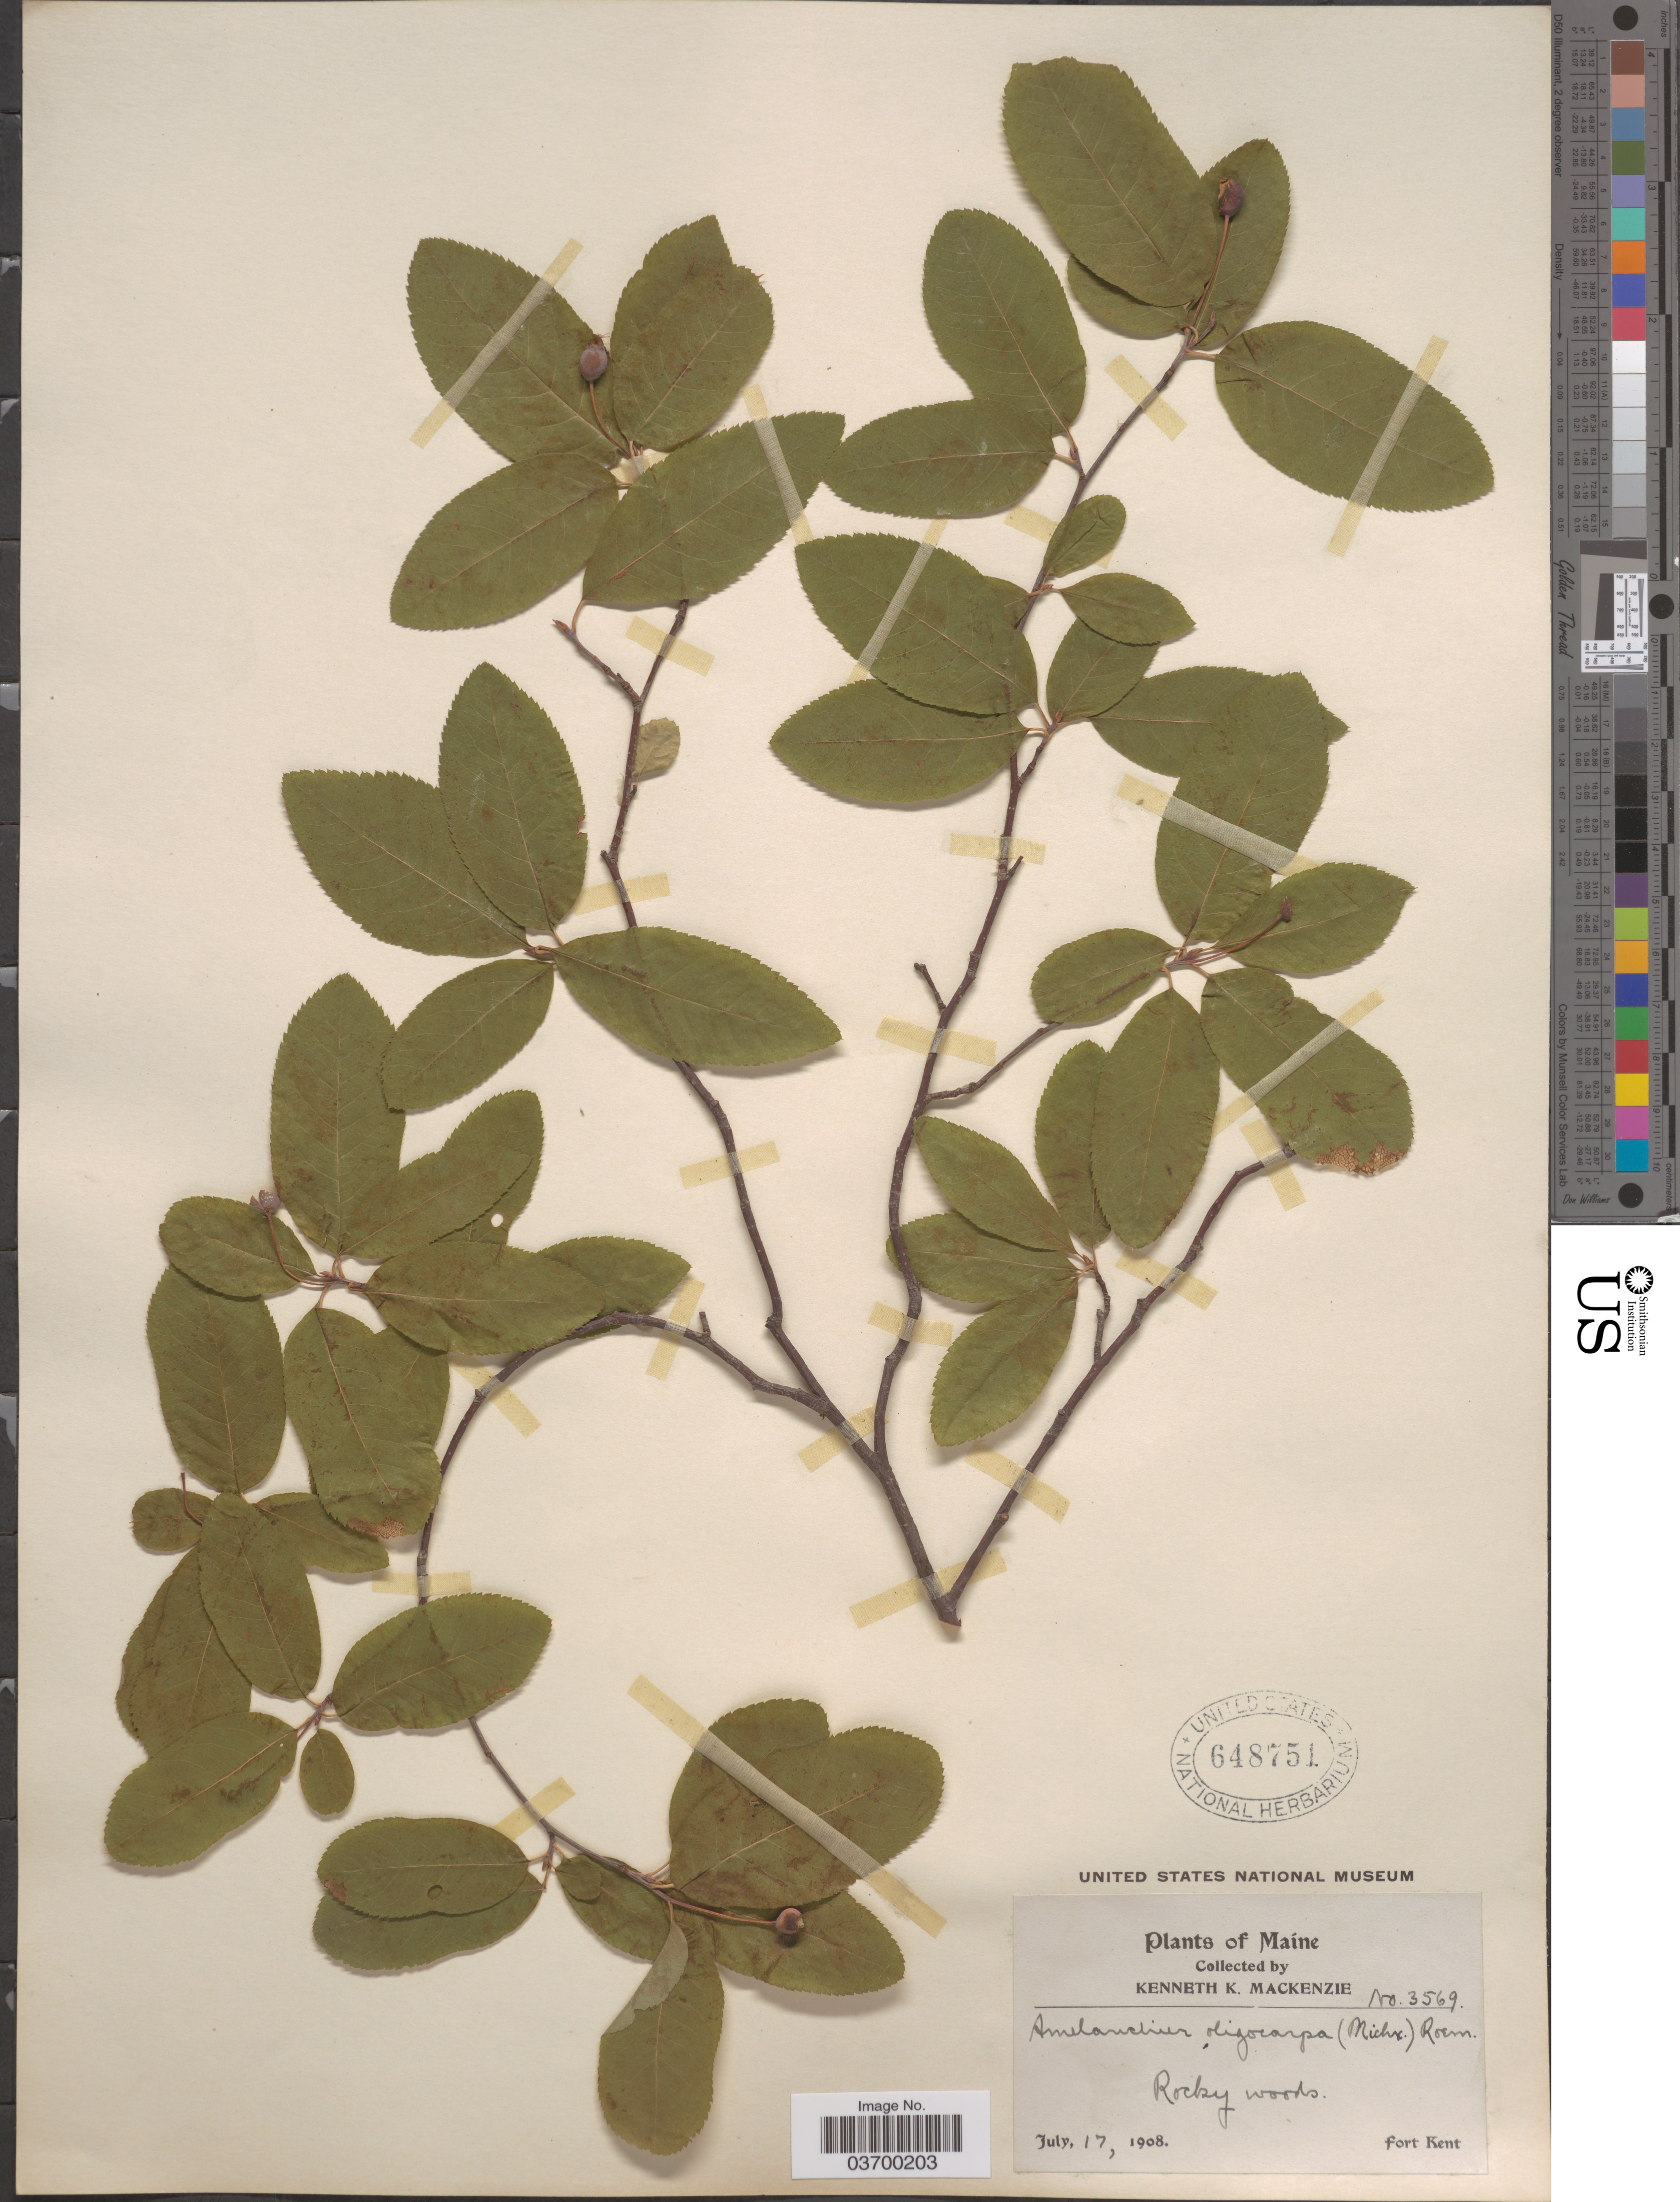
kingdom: Plantae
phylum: Tracheophyta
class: Magnoliopsida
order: Rosales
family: Rosaceae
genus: Amelanchier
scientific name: Amelanchier bartramiana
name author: (Tausch) M. Roem.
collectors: K. K. Mackenzie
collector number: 3569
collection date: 1908-07-17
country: United States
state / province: Maine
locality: Fort Kent.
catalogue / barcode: US 648751